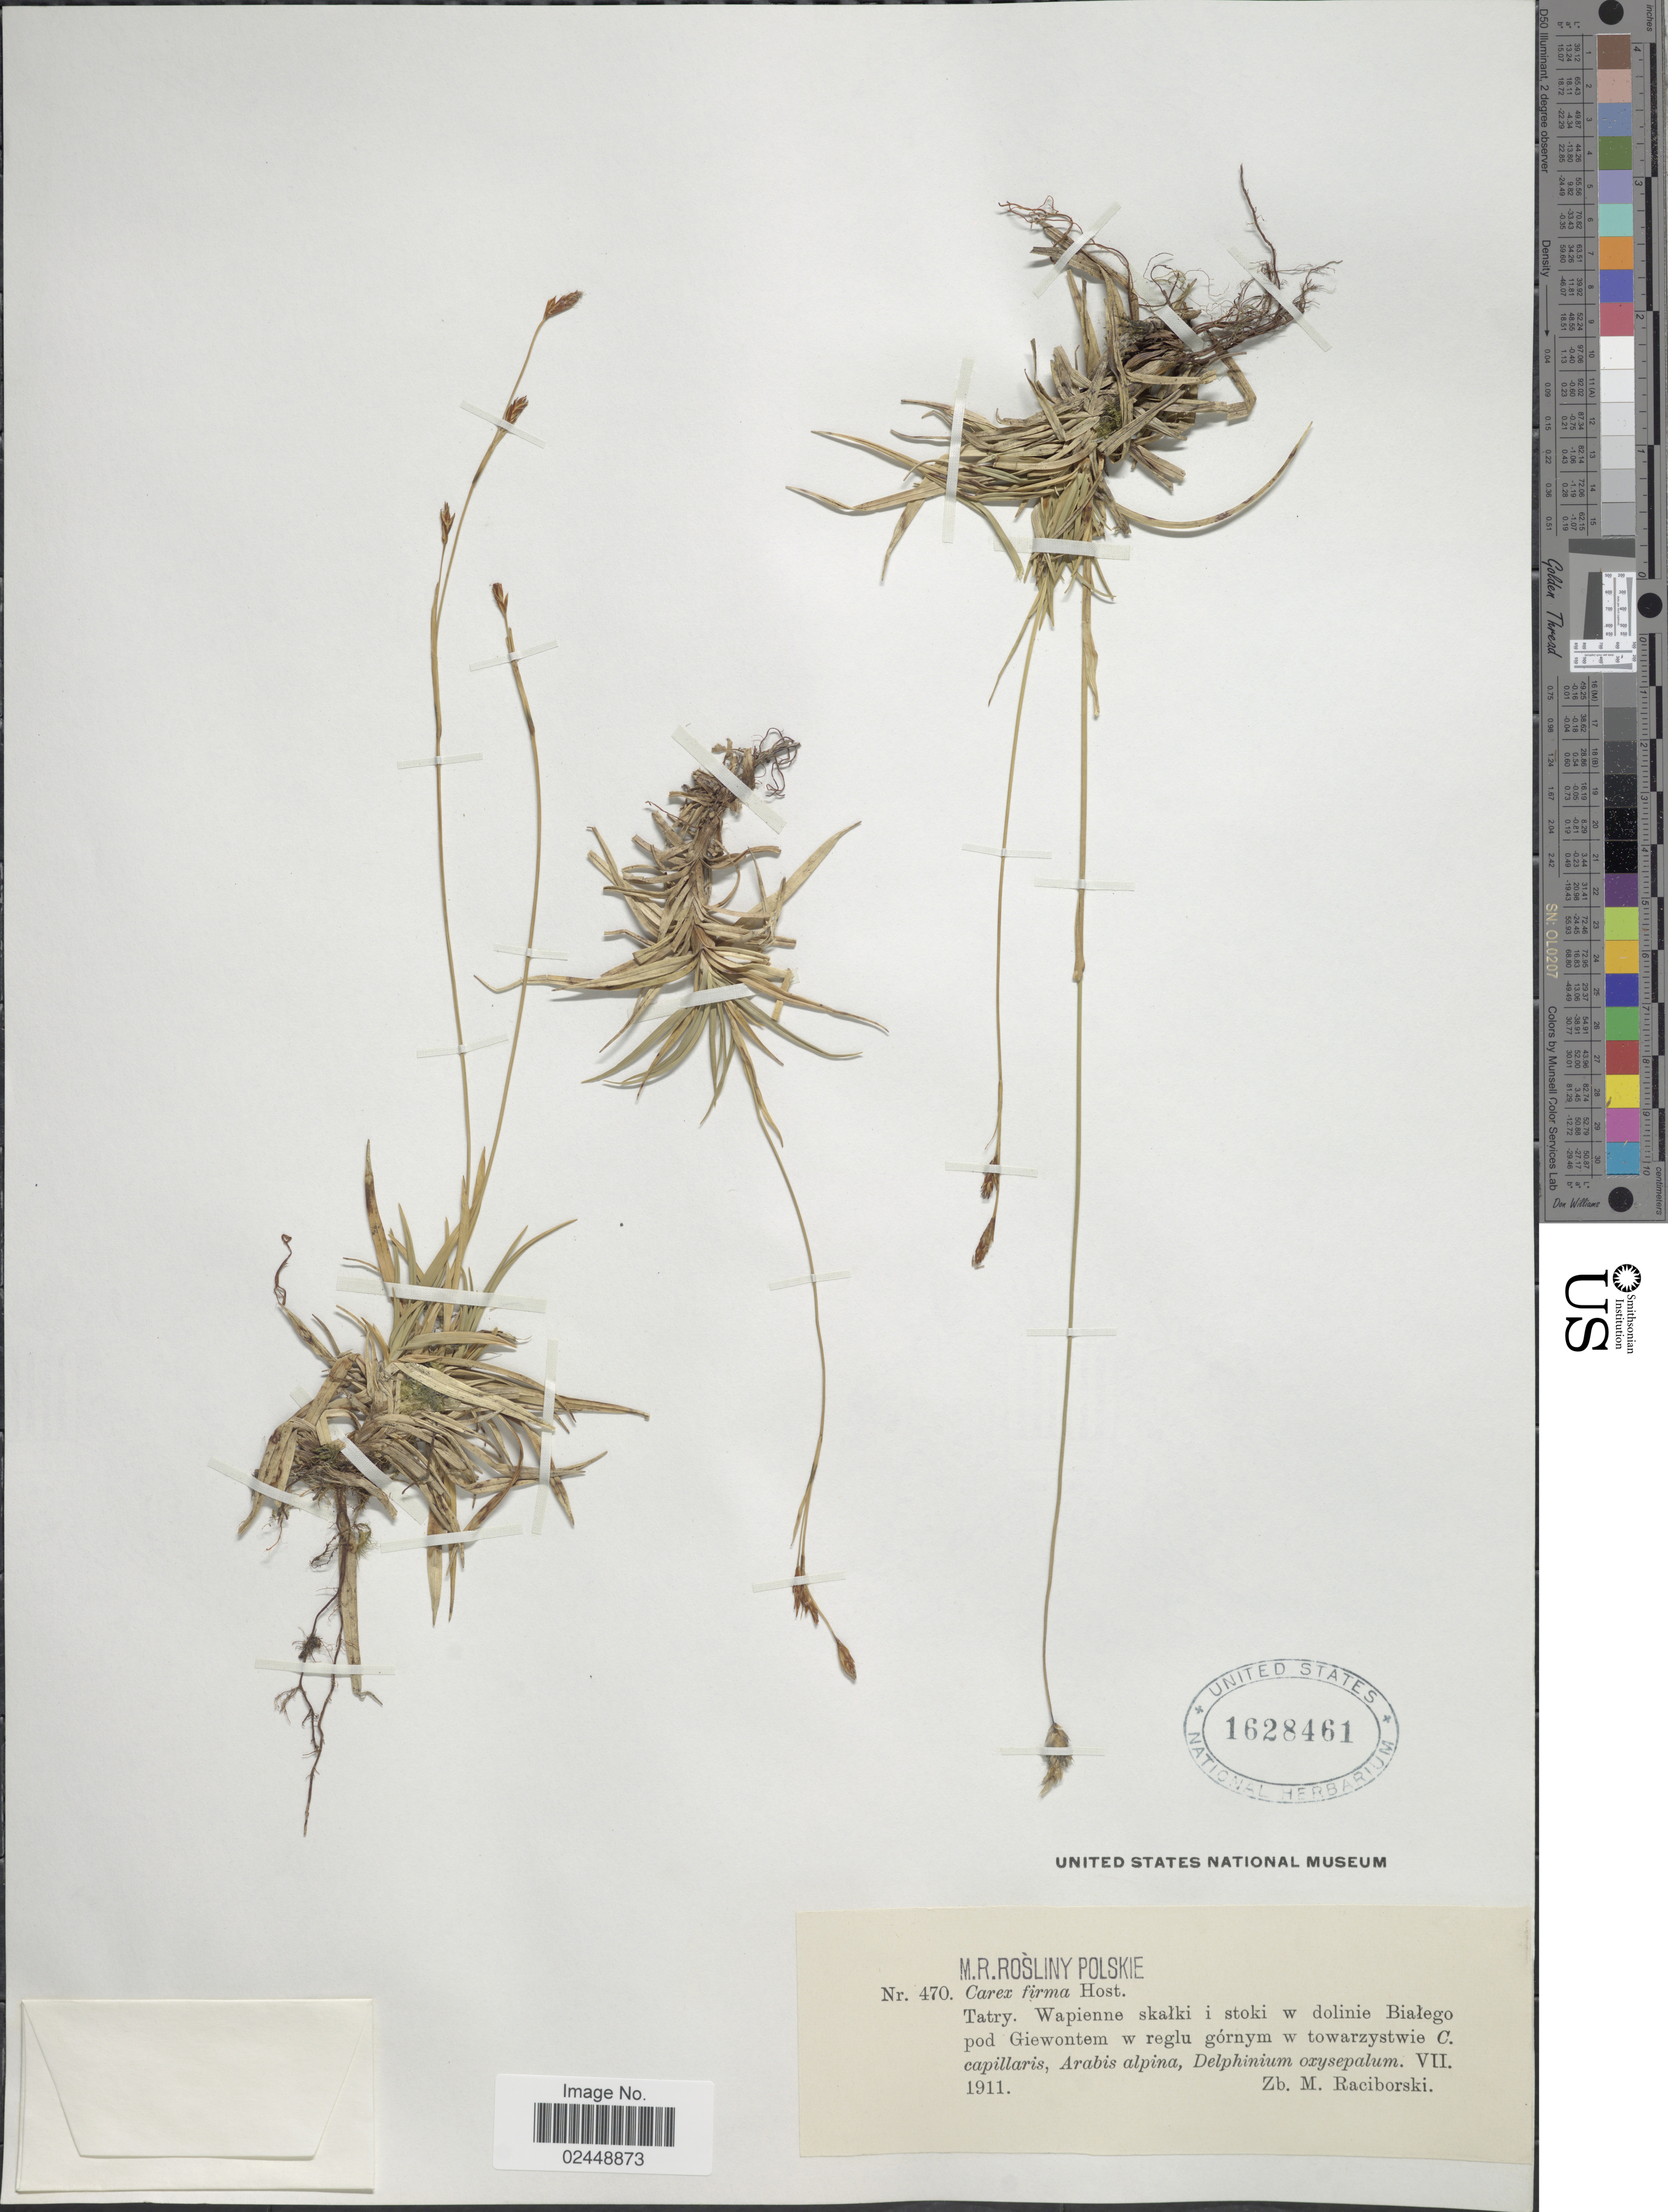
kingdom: Plantae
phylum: Tracheophyta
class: Liliopsida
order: Poales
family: Cyperaceae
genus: Carex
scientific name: Carex firma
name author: Host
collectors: Z. Raciborski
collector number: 470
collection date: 1911-07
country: Poland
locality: Tatry, Wapienne skalki i stoki w dolinie Bialego pod Giewontem w reglu gornym w towarzystwie C.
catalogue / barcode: US 1628461